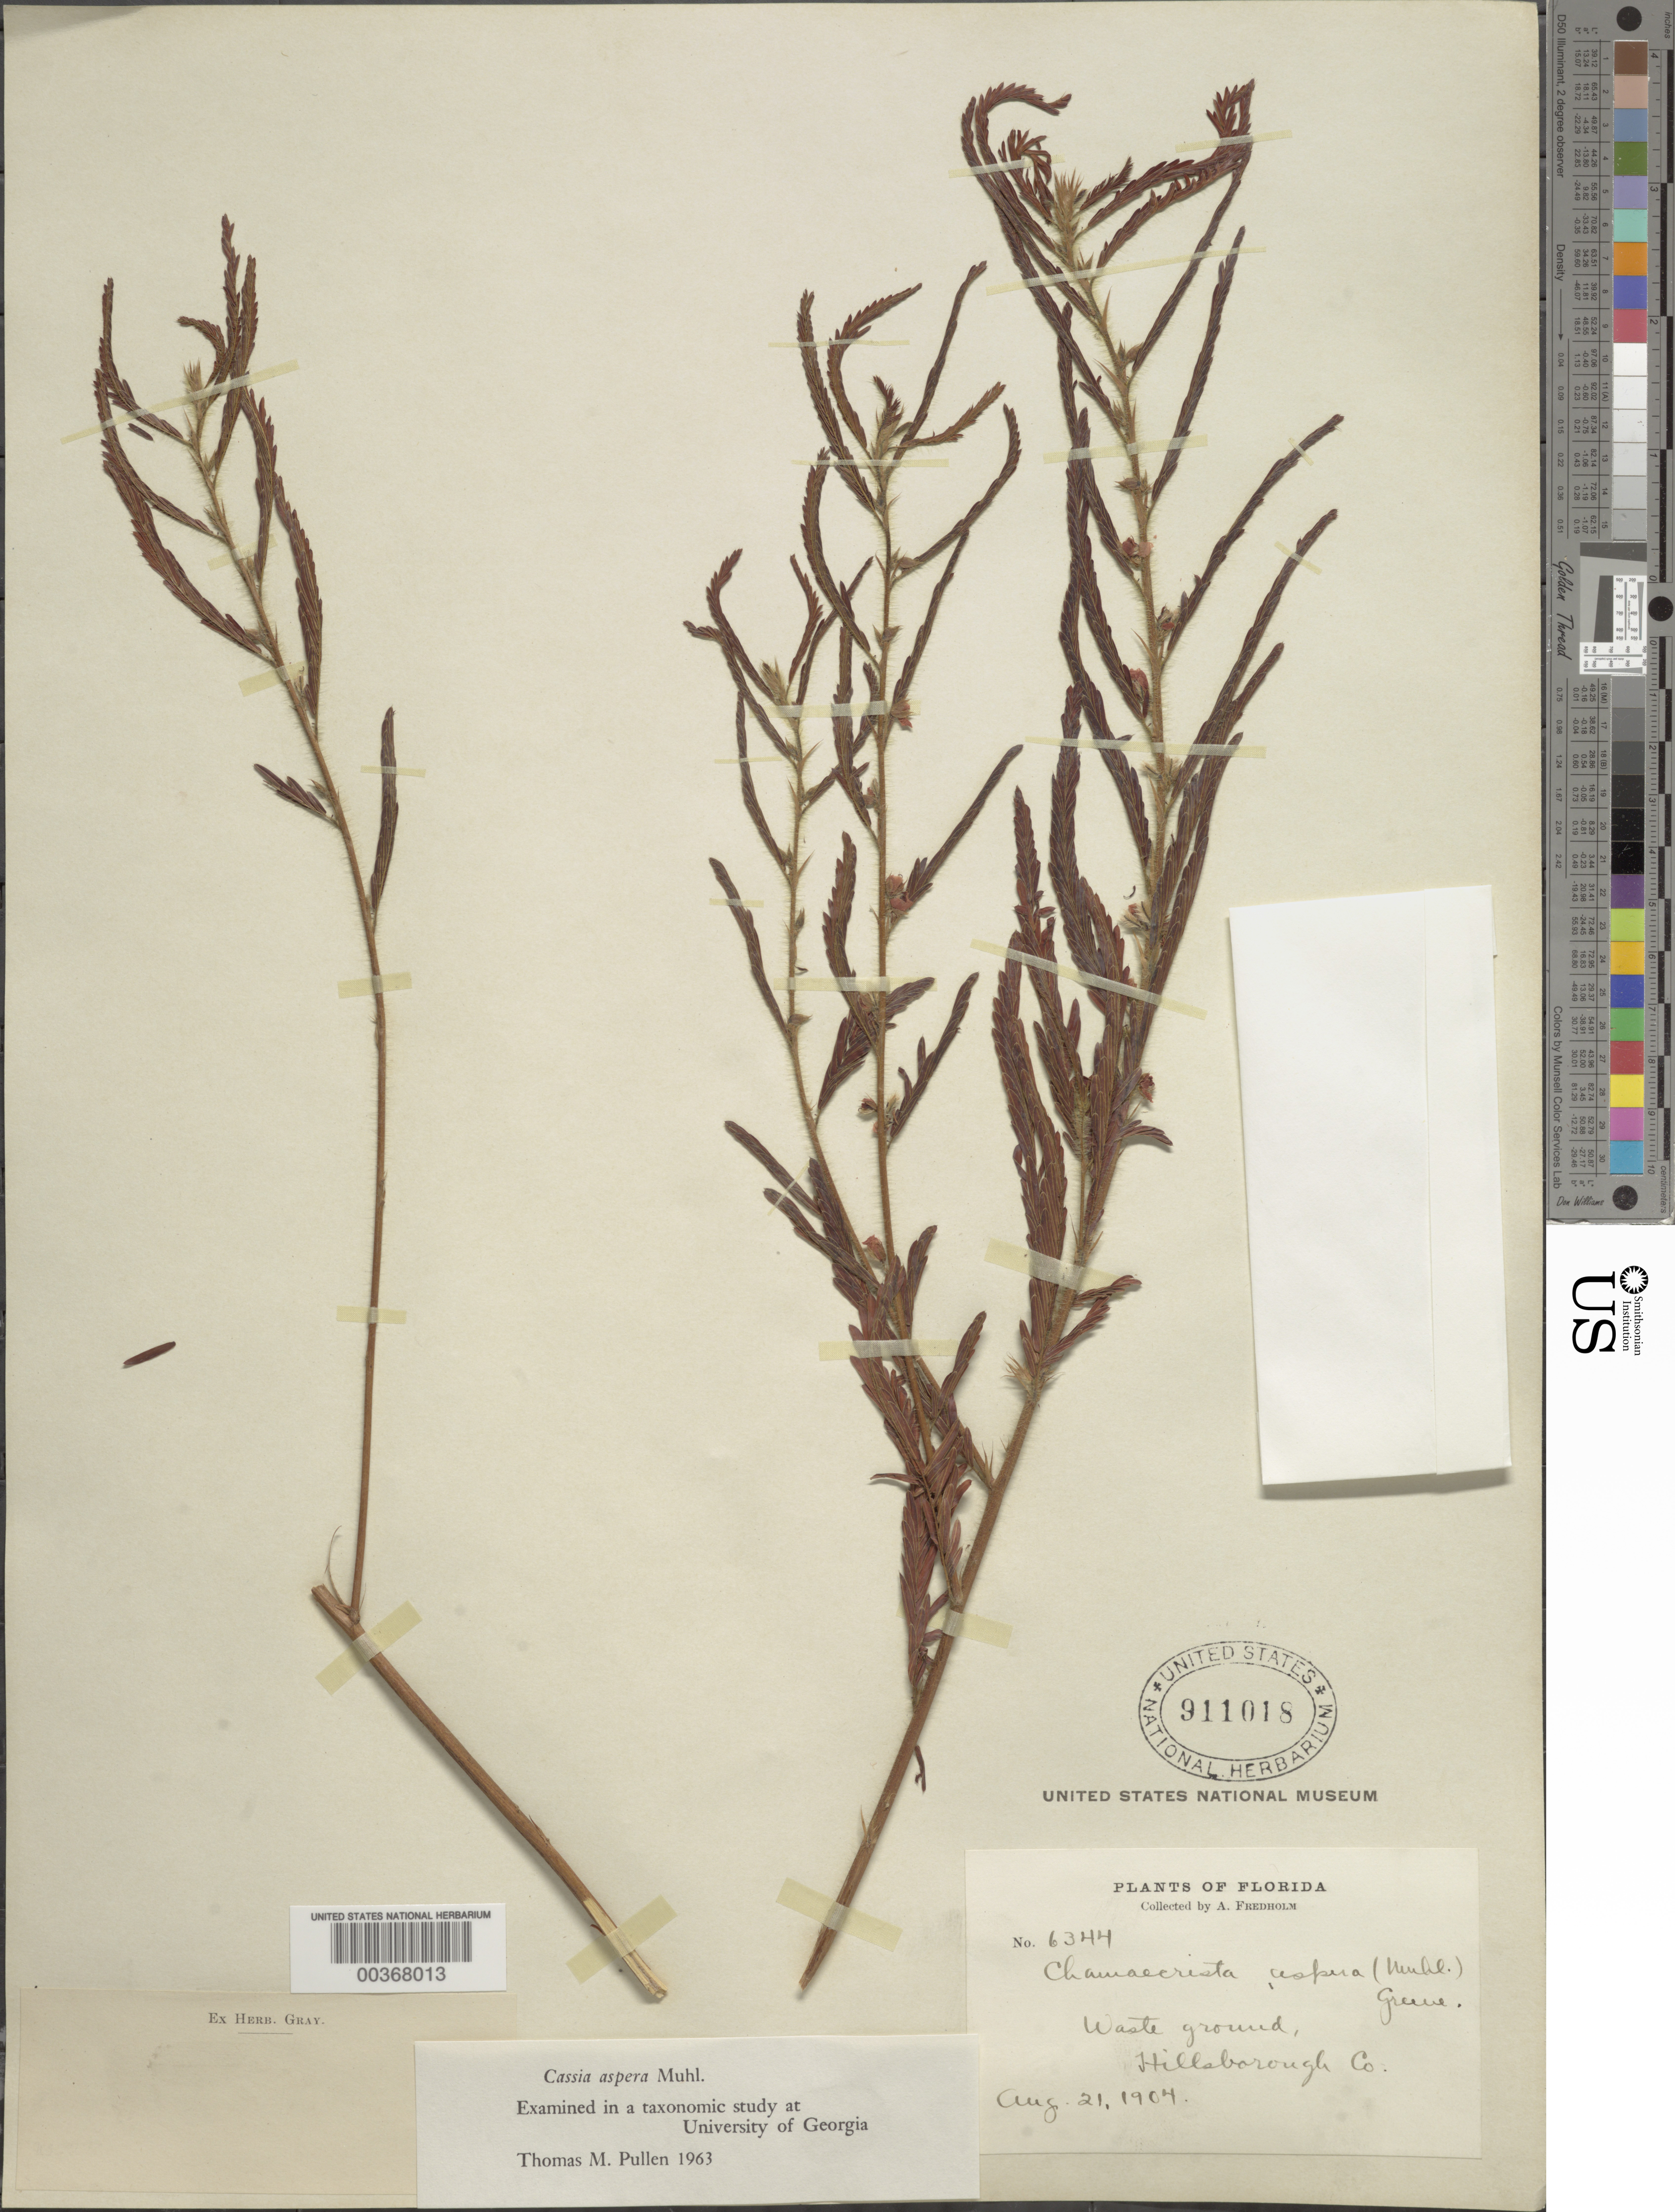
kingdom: Plantae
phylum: Tracheophyta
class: Magnoliopsida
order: Fabales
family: Fabaceae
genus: Chamaecrista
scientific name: Chamaecrista nictitans var. aspera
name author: (Muhl. ex Elliot) H.S. Irwin & Barneby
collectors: A. J. Fredholm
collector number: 6344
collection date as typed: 21 Aug 1904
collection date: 1904-08-21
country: United States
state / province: Florida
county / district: Hillsborough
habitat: Waste ground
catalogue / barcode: US 911018